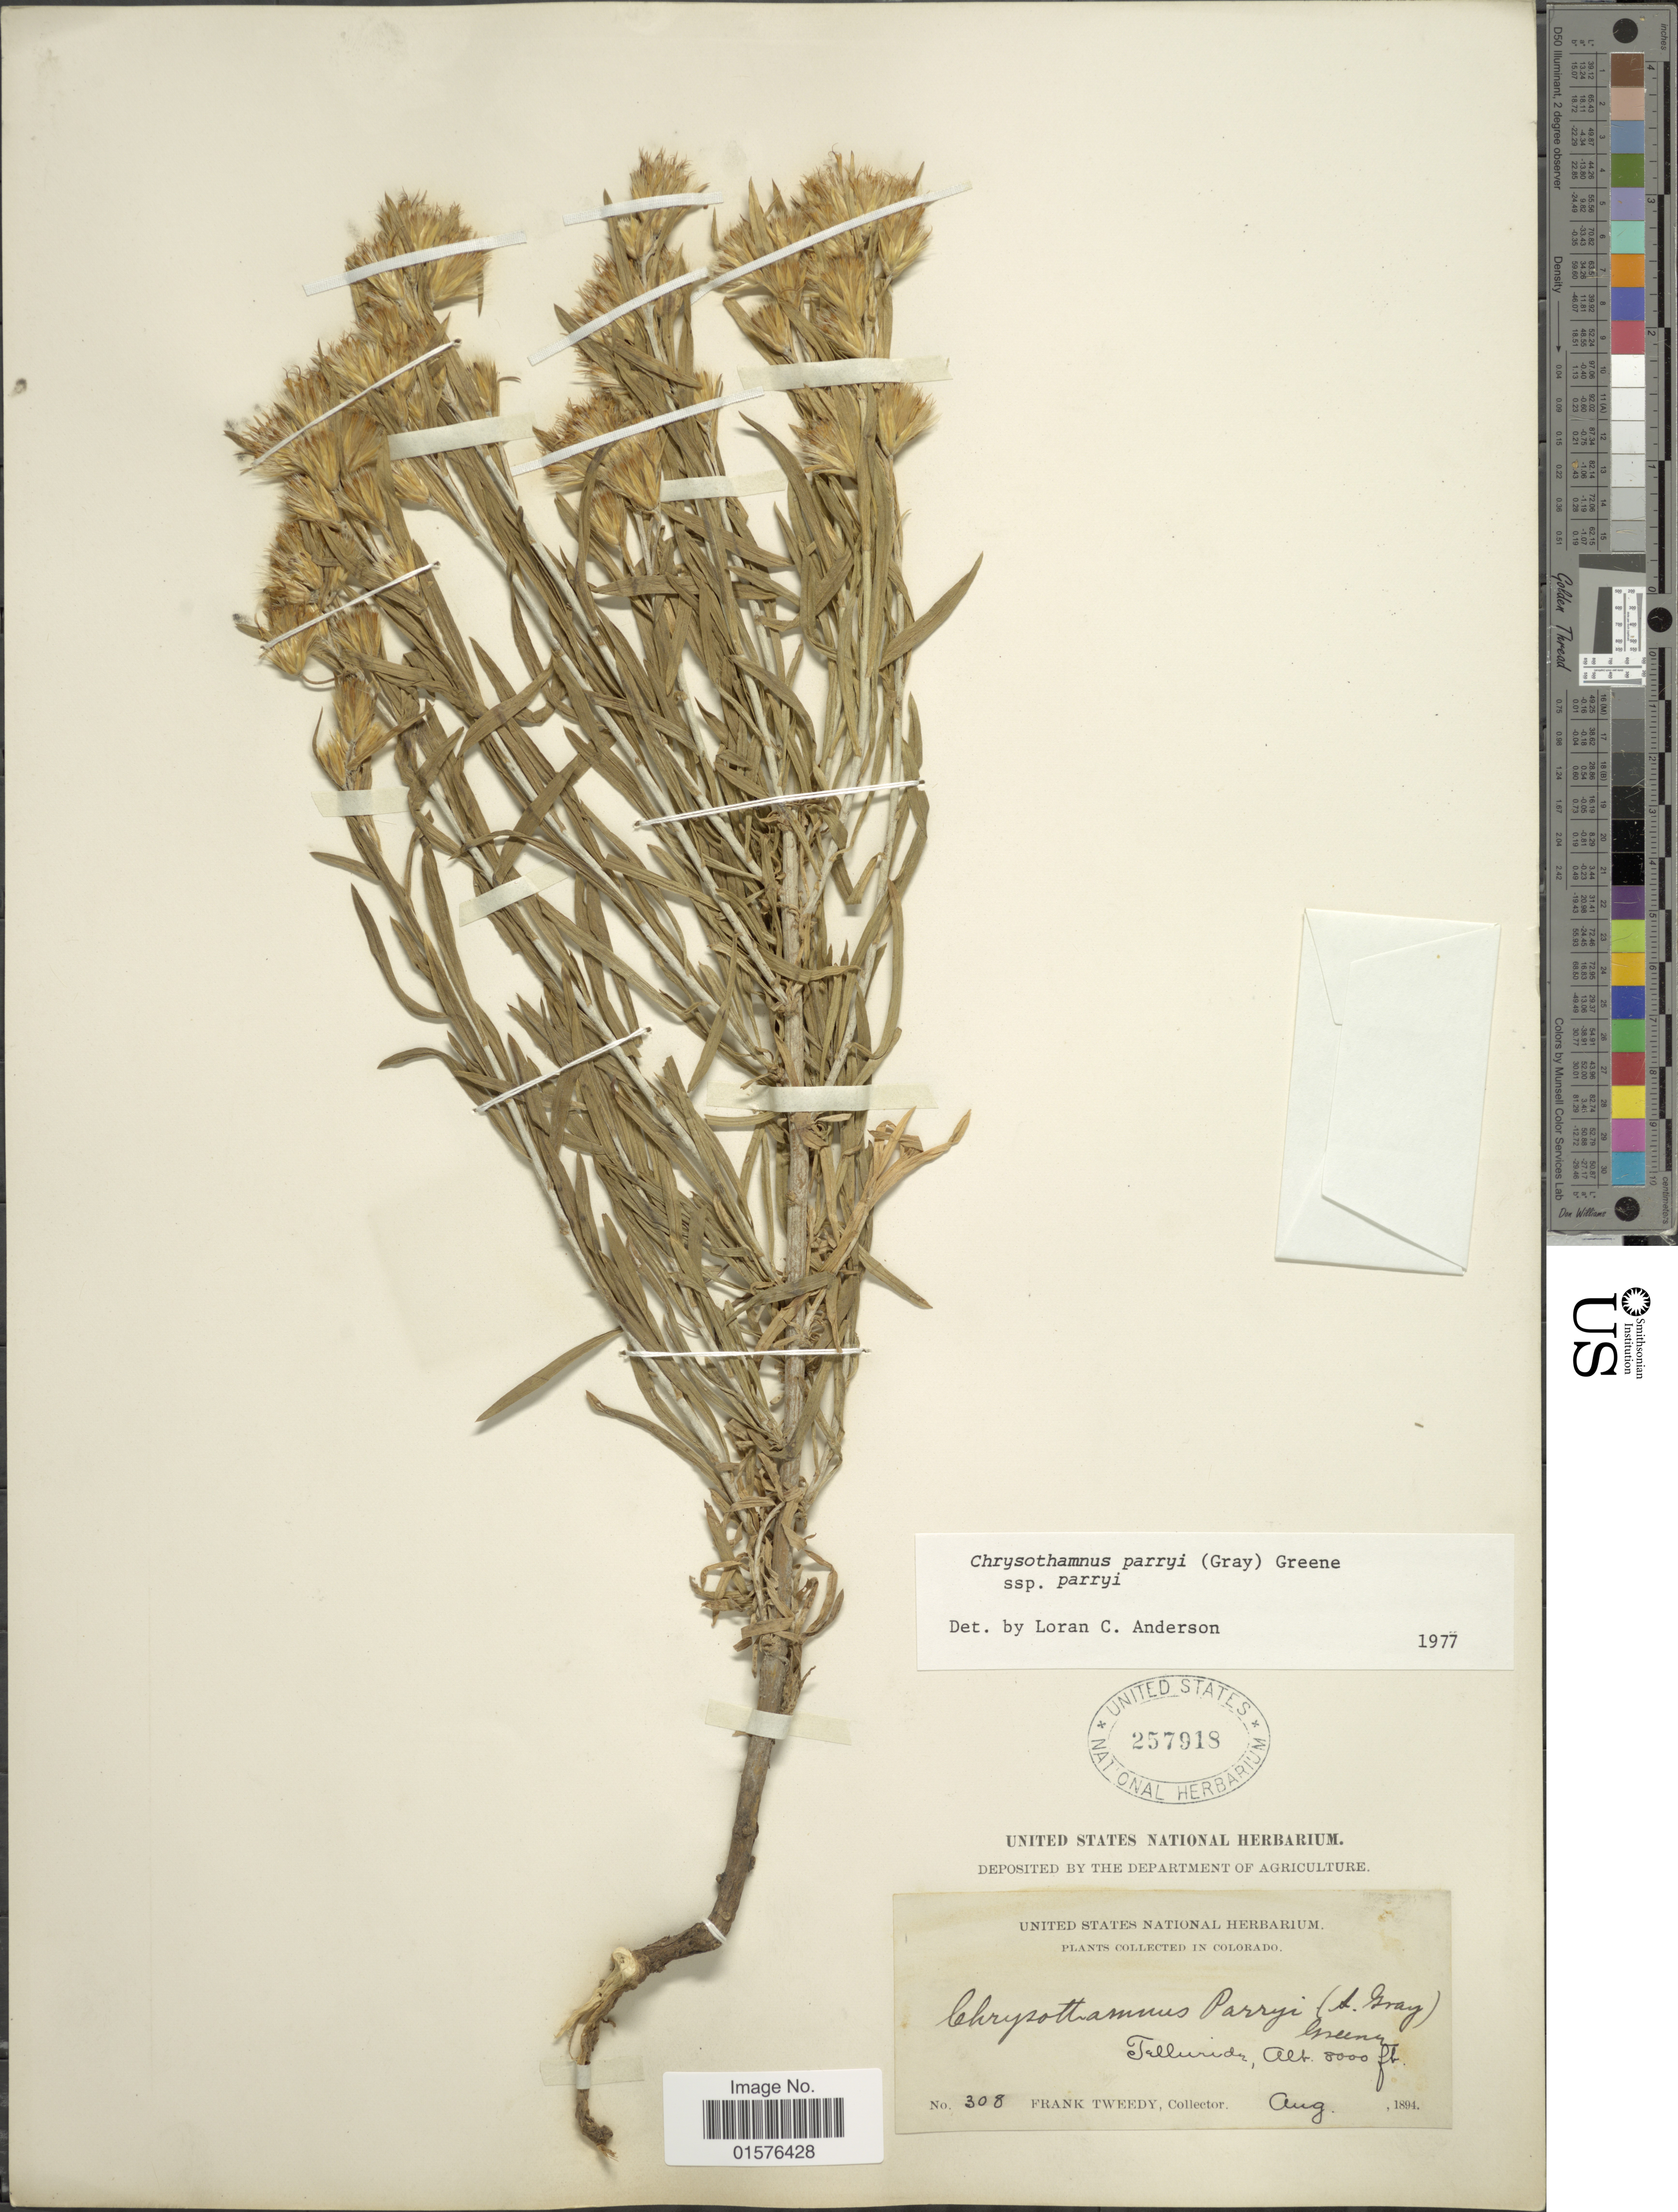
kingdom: Plantae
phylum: Tracheophyta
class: Magnoliopsida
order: Asterales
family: Asteraceae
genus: Ericameria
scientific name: Ericameria parryi var. parryi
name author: (A. Gray) G.L. Nesom & G.I. Baird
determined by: Urbatsch, Lowell E., Curator (LSU), Louisiana State University (UNITED STATES)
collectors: F. Tweedy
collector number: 308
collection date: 1894-08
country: United States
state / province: Colorado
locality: Telluride.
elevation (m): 2438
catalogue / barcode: US 257918